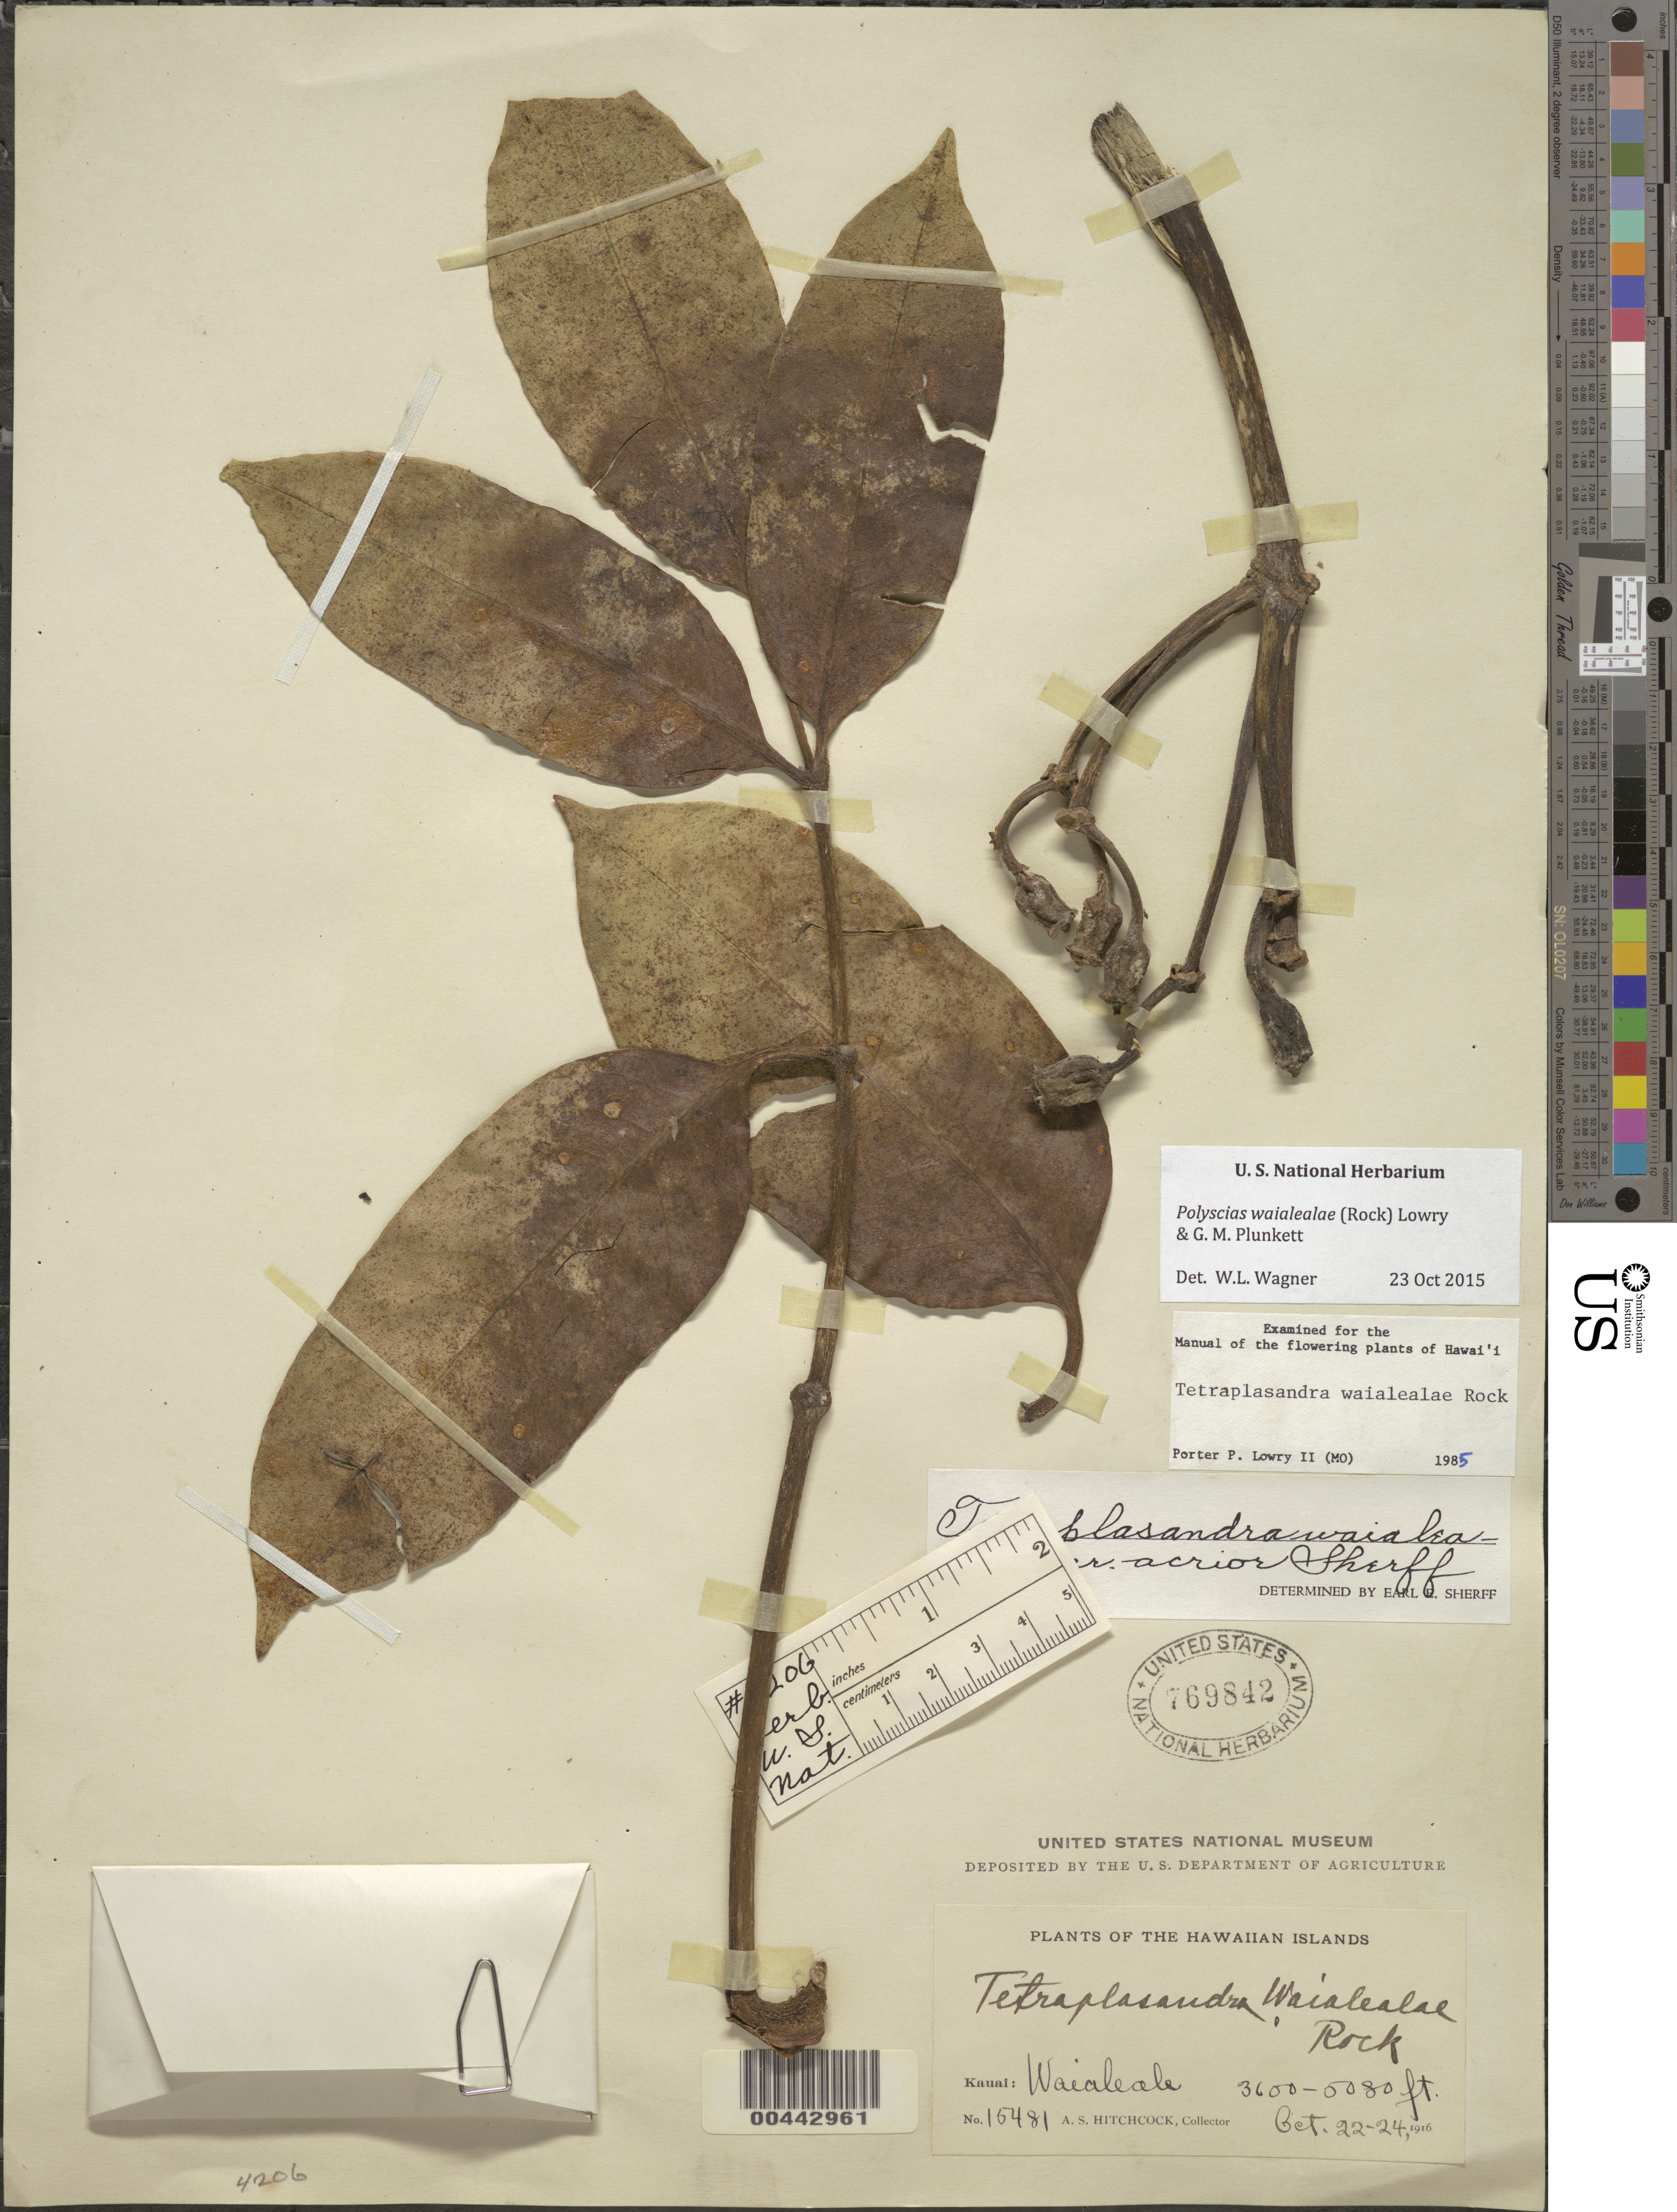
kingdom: Plantae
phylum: Tracheophyta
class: Magnoliopsida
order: Apiales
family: Araliaceae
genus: Polyscias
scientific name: Polyscias waialealae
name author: (Rock) Lowry & G. M. Plunkett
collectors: A. S. Hitchcock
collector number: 15481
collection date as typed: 22 Oct 1916 to 24 Oct 1916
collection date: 1916-10-22/1916-10-24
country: United States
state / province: Hawaii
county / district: Kauai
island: Kaua'i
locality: Waialeale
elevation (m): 1097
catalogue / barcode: US 769842